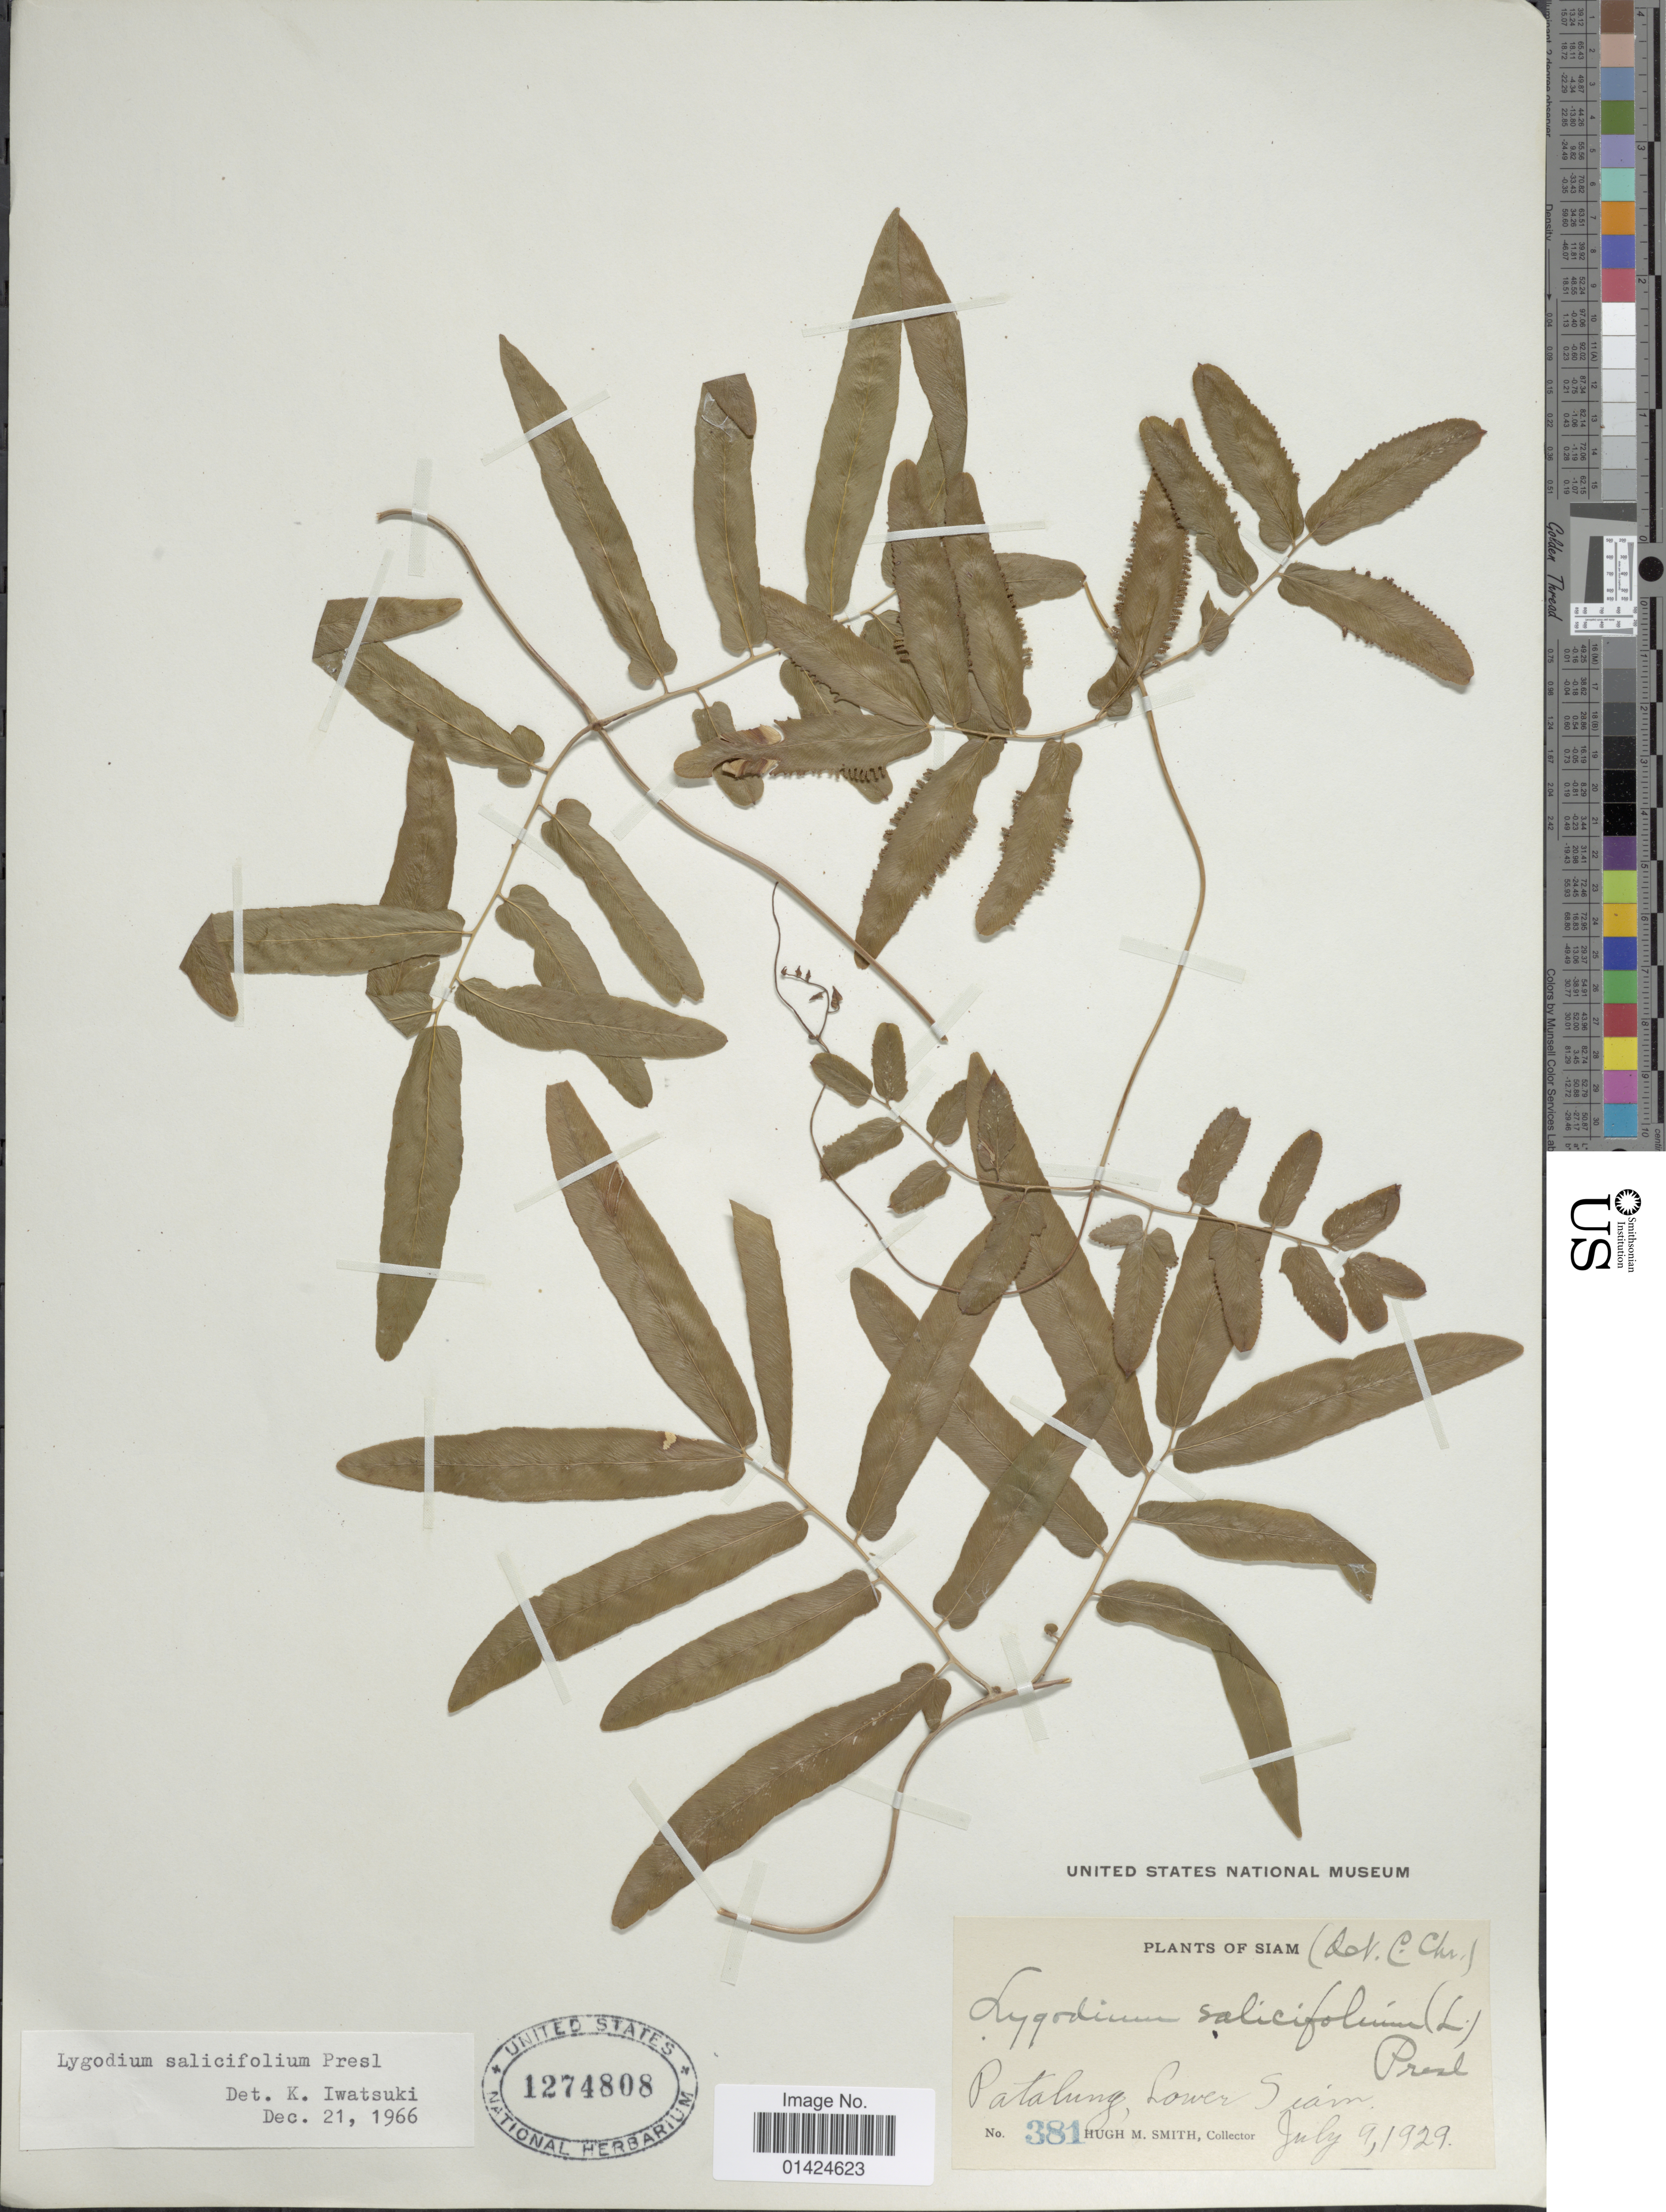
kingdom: Plantae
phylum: Tracheophyta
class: Polypodiopsida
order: Schizaeales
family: Lygodiaceae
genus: Lygodium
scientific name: Lygodium sailcifolium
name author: C. Presl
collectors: H. M. Smith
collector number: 381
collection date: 1929-07-09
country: Thailand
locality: Patalung, Lower Siam.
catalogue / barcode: US 1274808